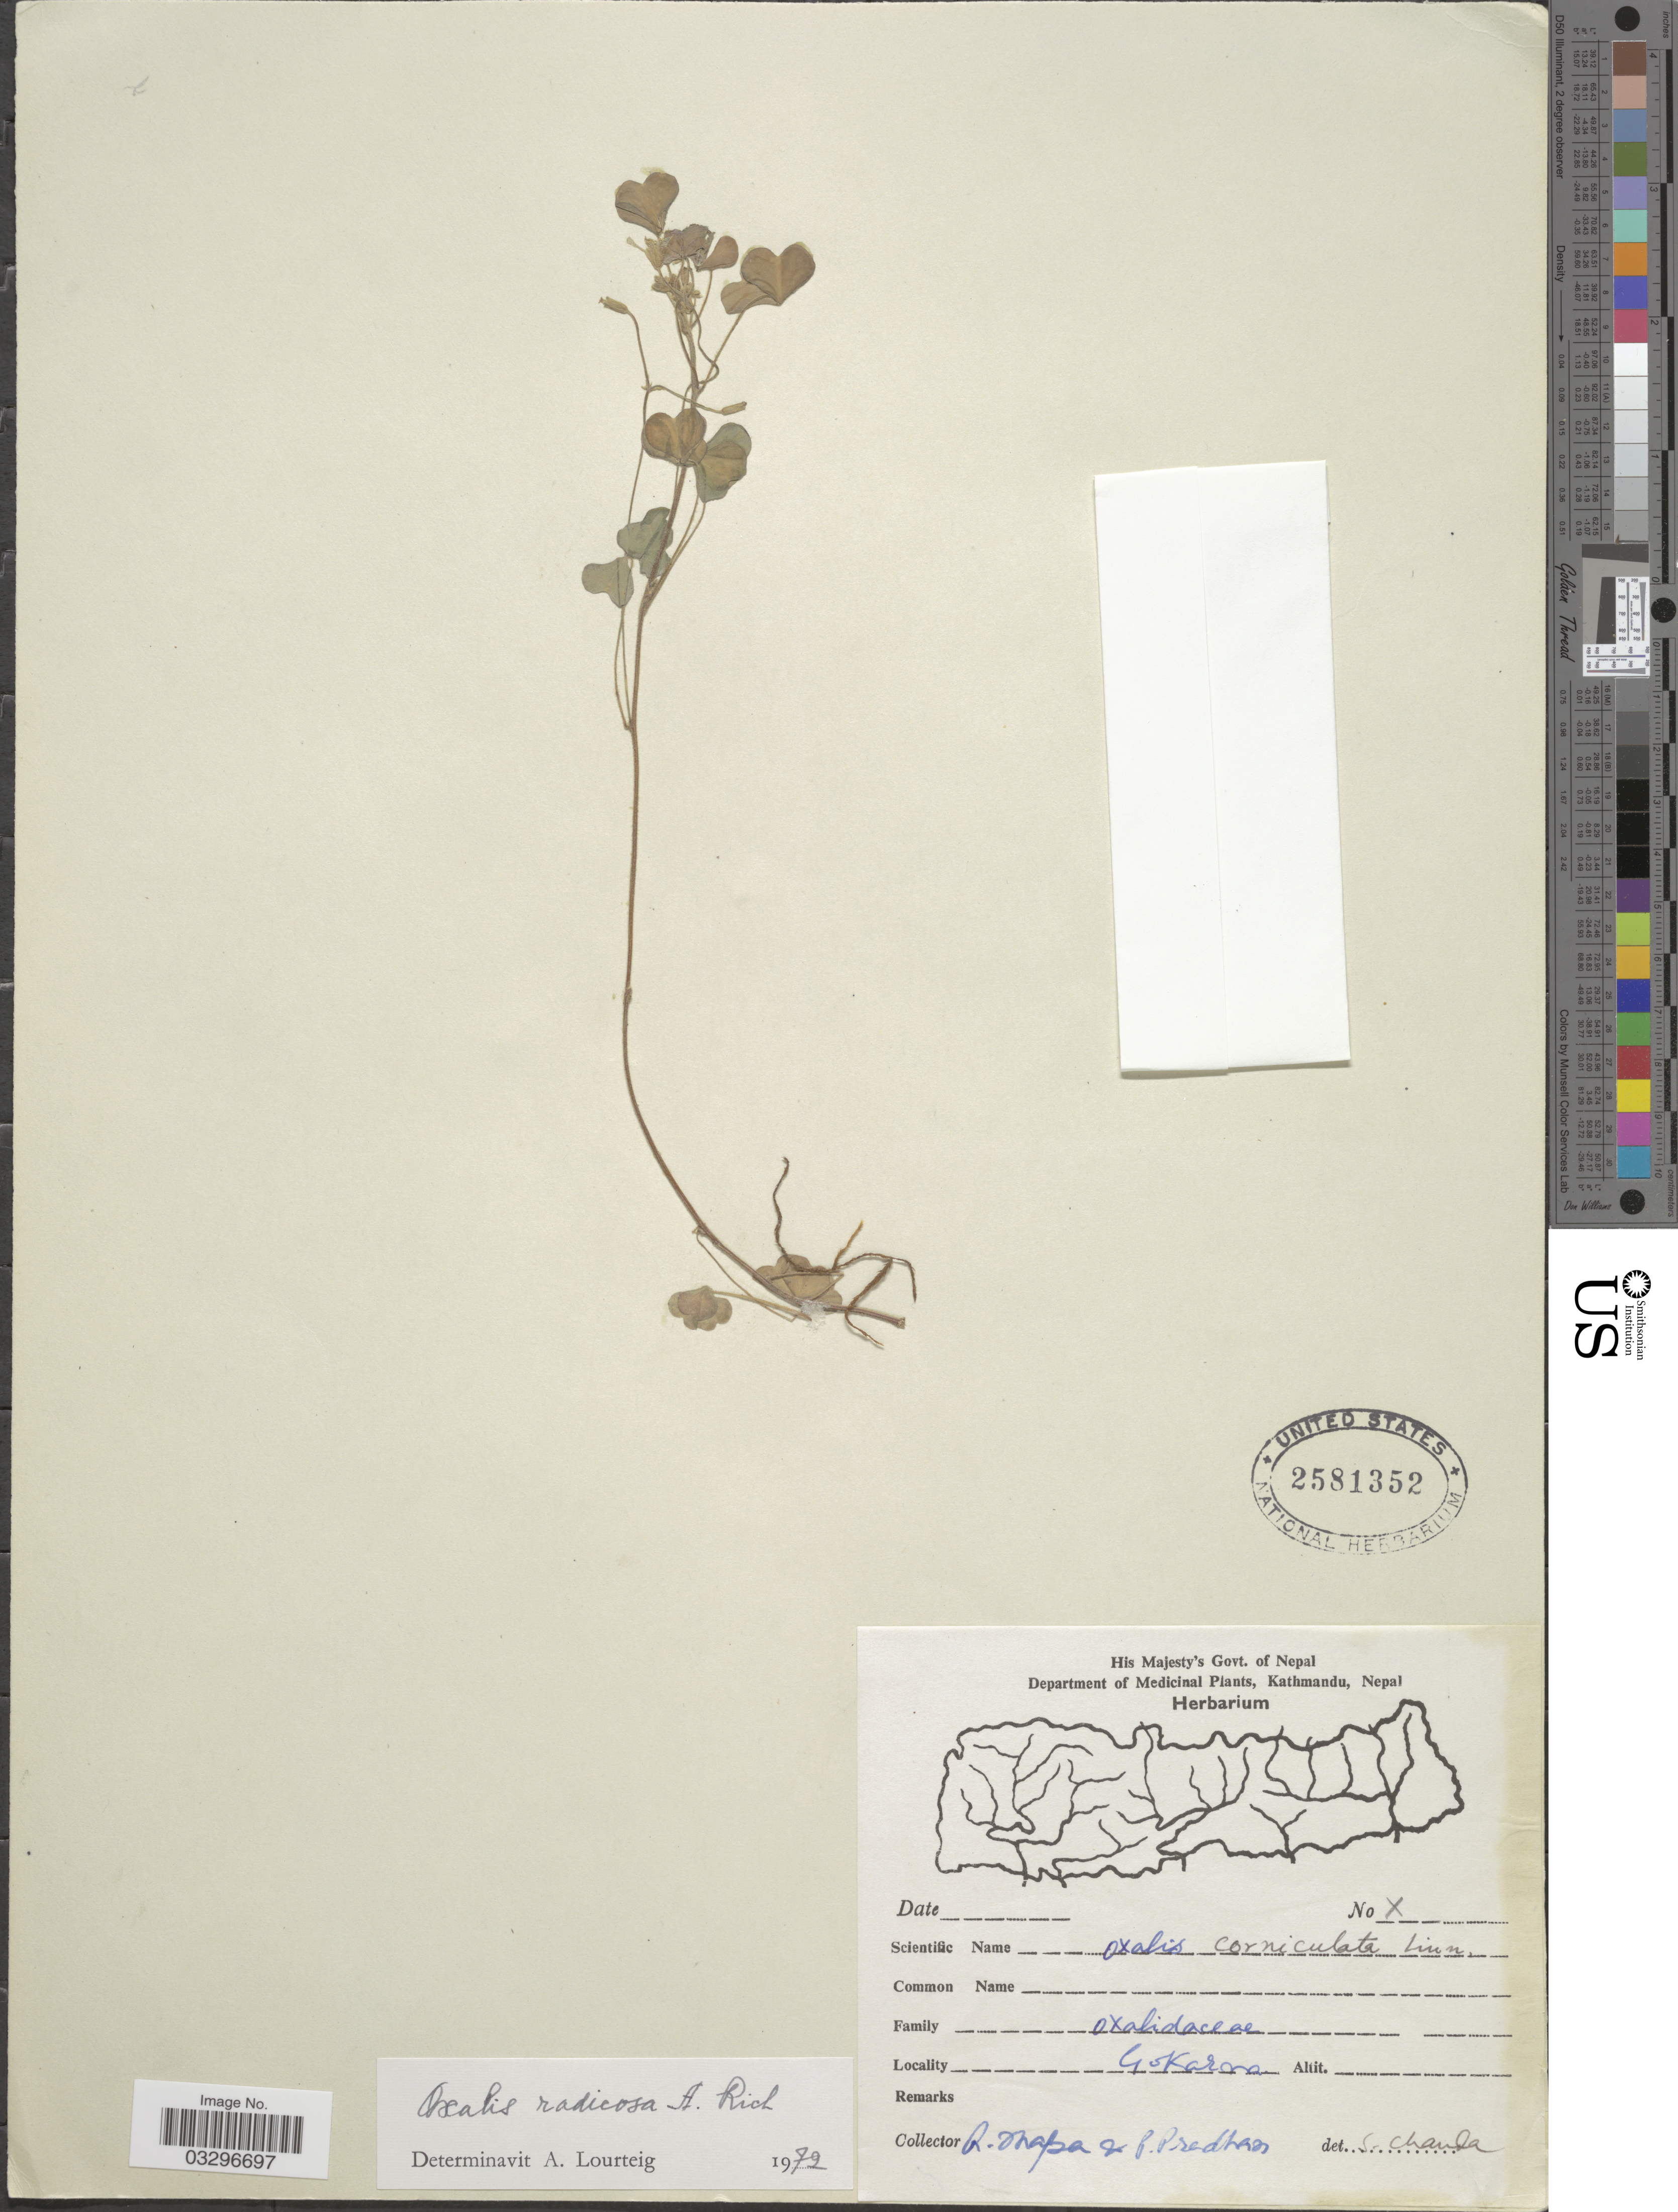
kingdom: Plantae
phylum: Tracheophyta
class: Magnoliopsida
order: Oxalidales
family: Oxalidaceae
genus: Oxalis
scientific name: Oxalis radicosa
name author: A. Rich.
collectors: R. Thapa & P. Pradhan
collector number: X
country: Nepal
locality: Gokara.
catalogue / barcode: US 2581352